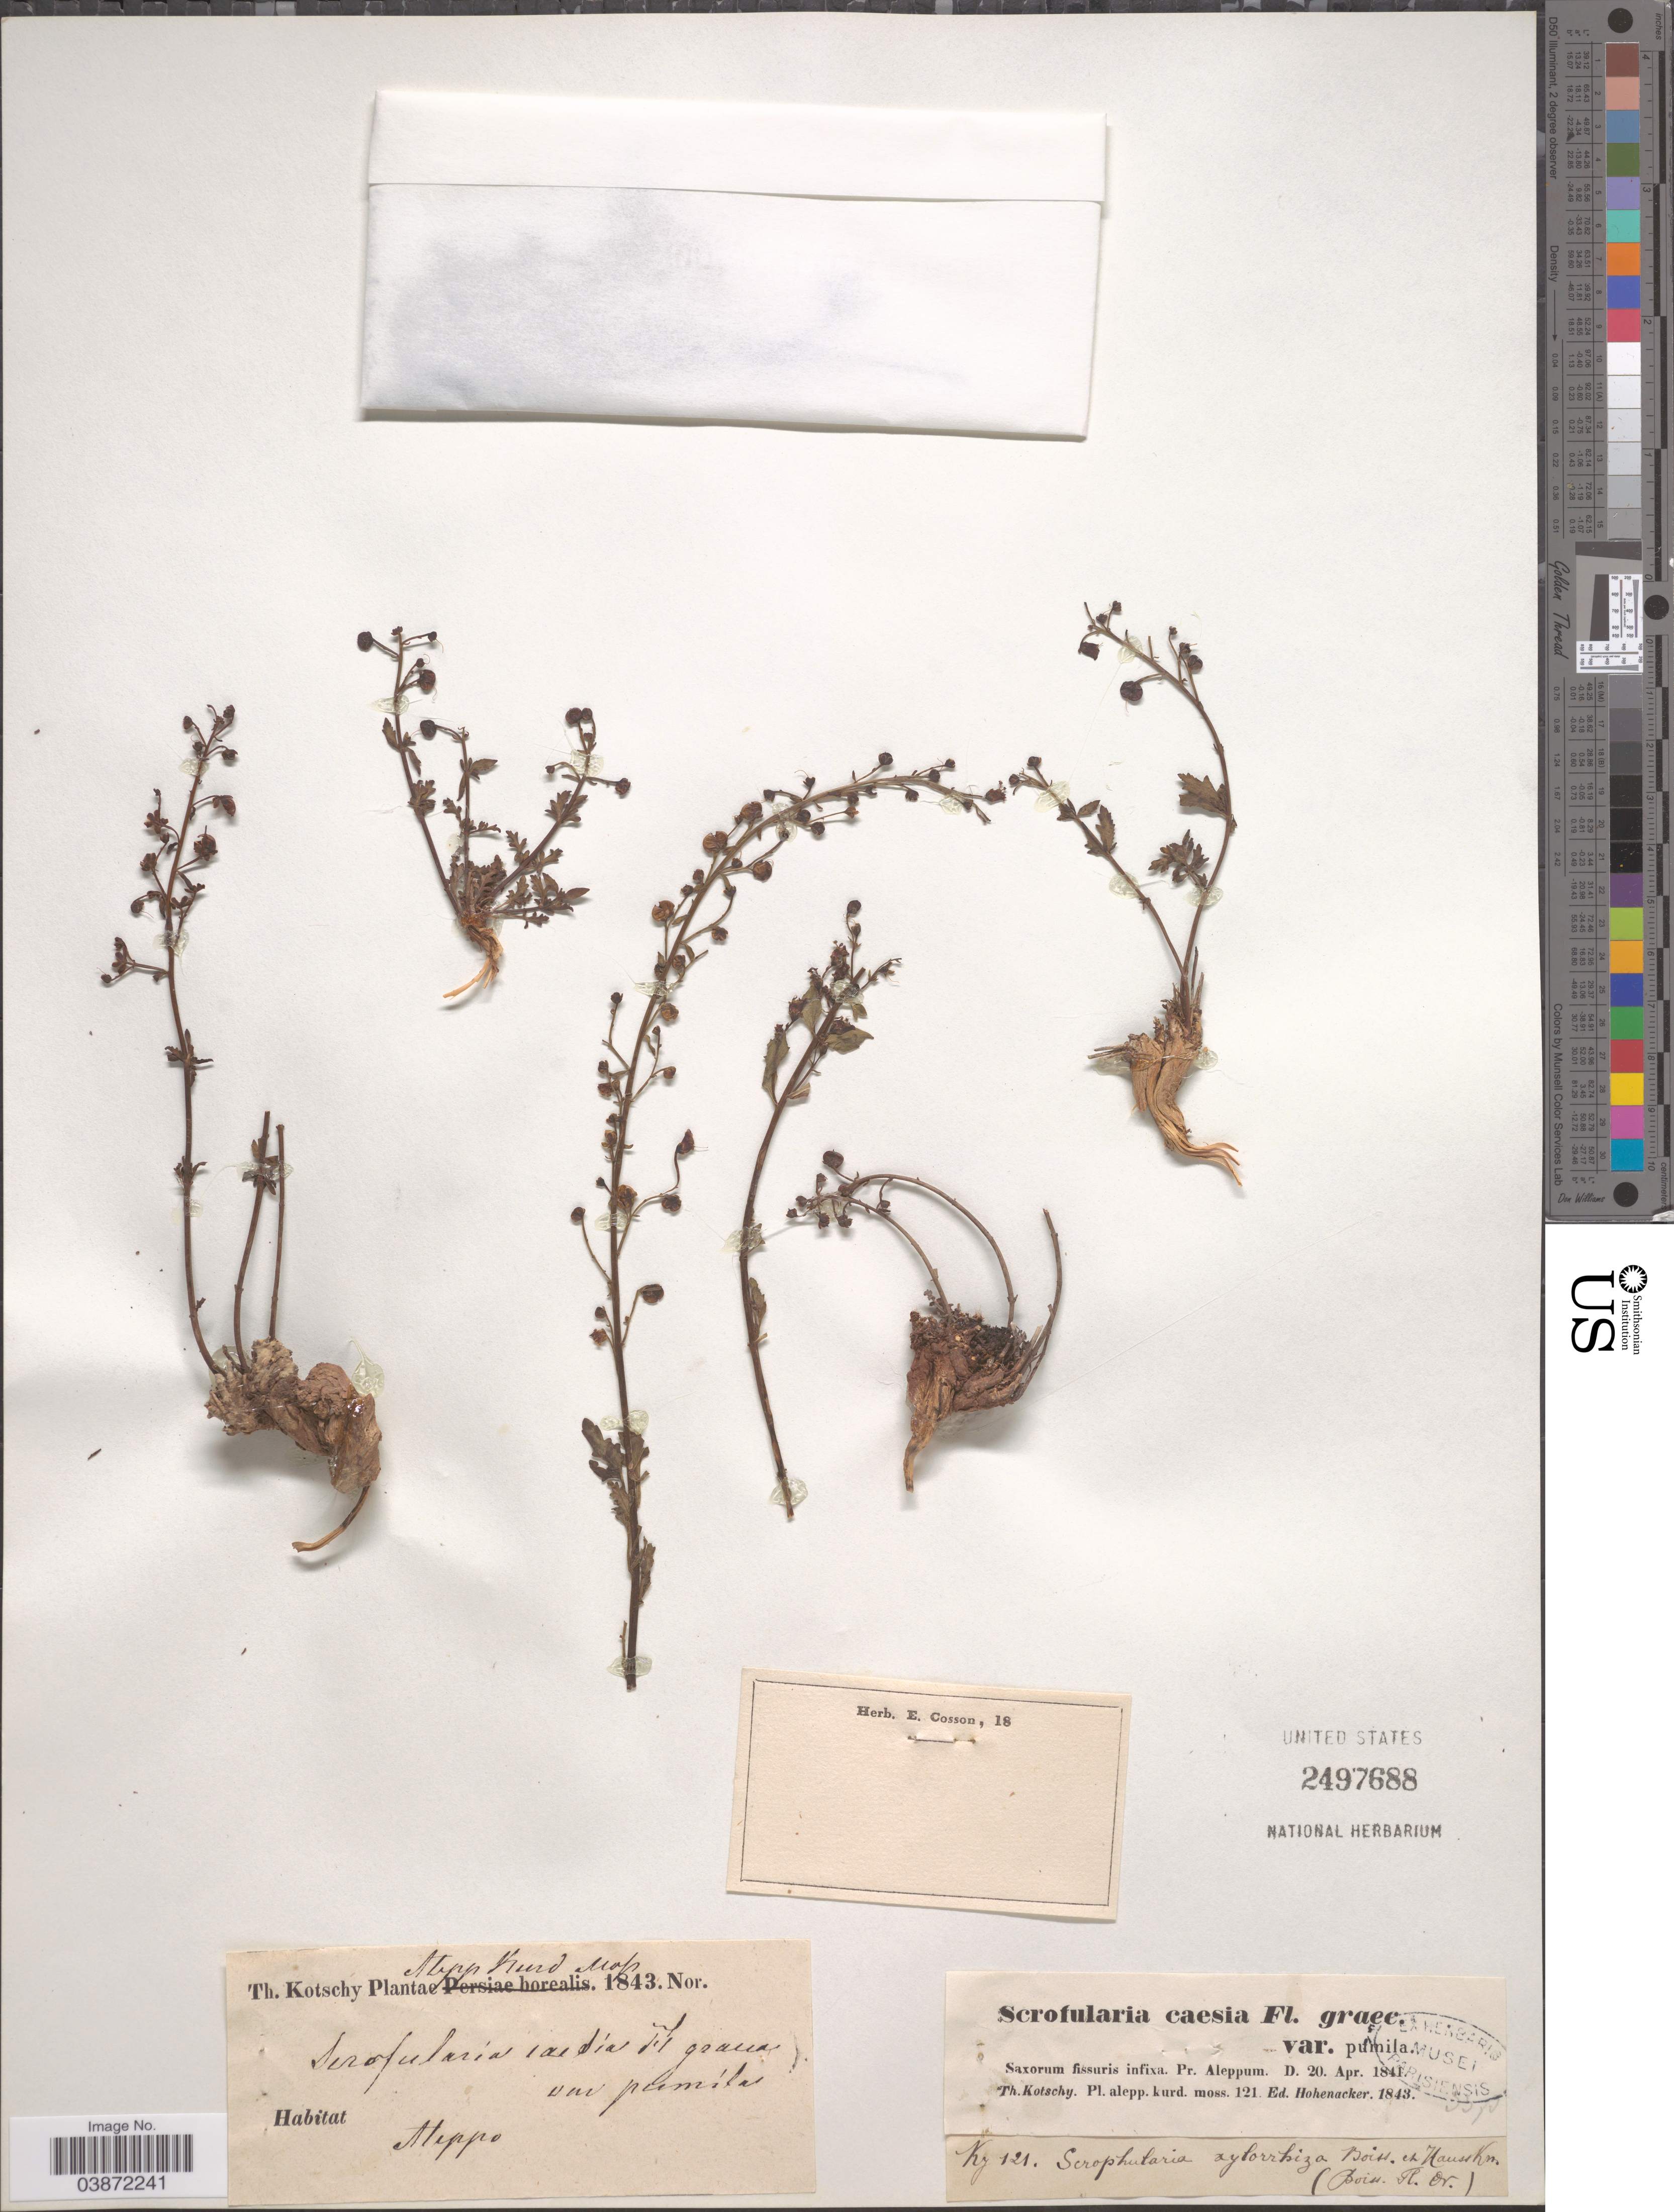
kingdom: Plantae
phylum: Tracheophyta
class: Magnoliopsida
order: Lamiales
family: Scrophulariaceae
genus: Scrophularia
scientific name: Scrophularia caesia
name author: Sm.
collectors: K. G. Kotschy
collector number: Ky121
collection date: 1843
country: Syria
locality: Alepp Kurd Moss. Aleppo.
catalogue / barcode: US 2497688